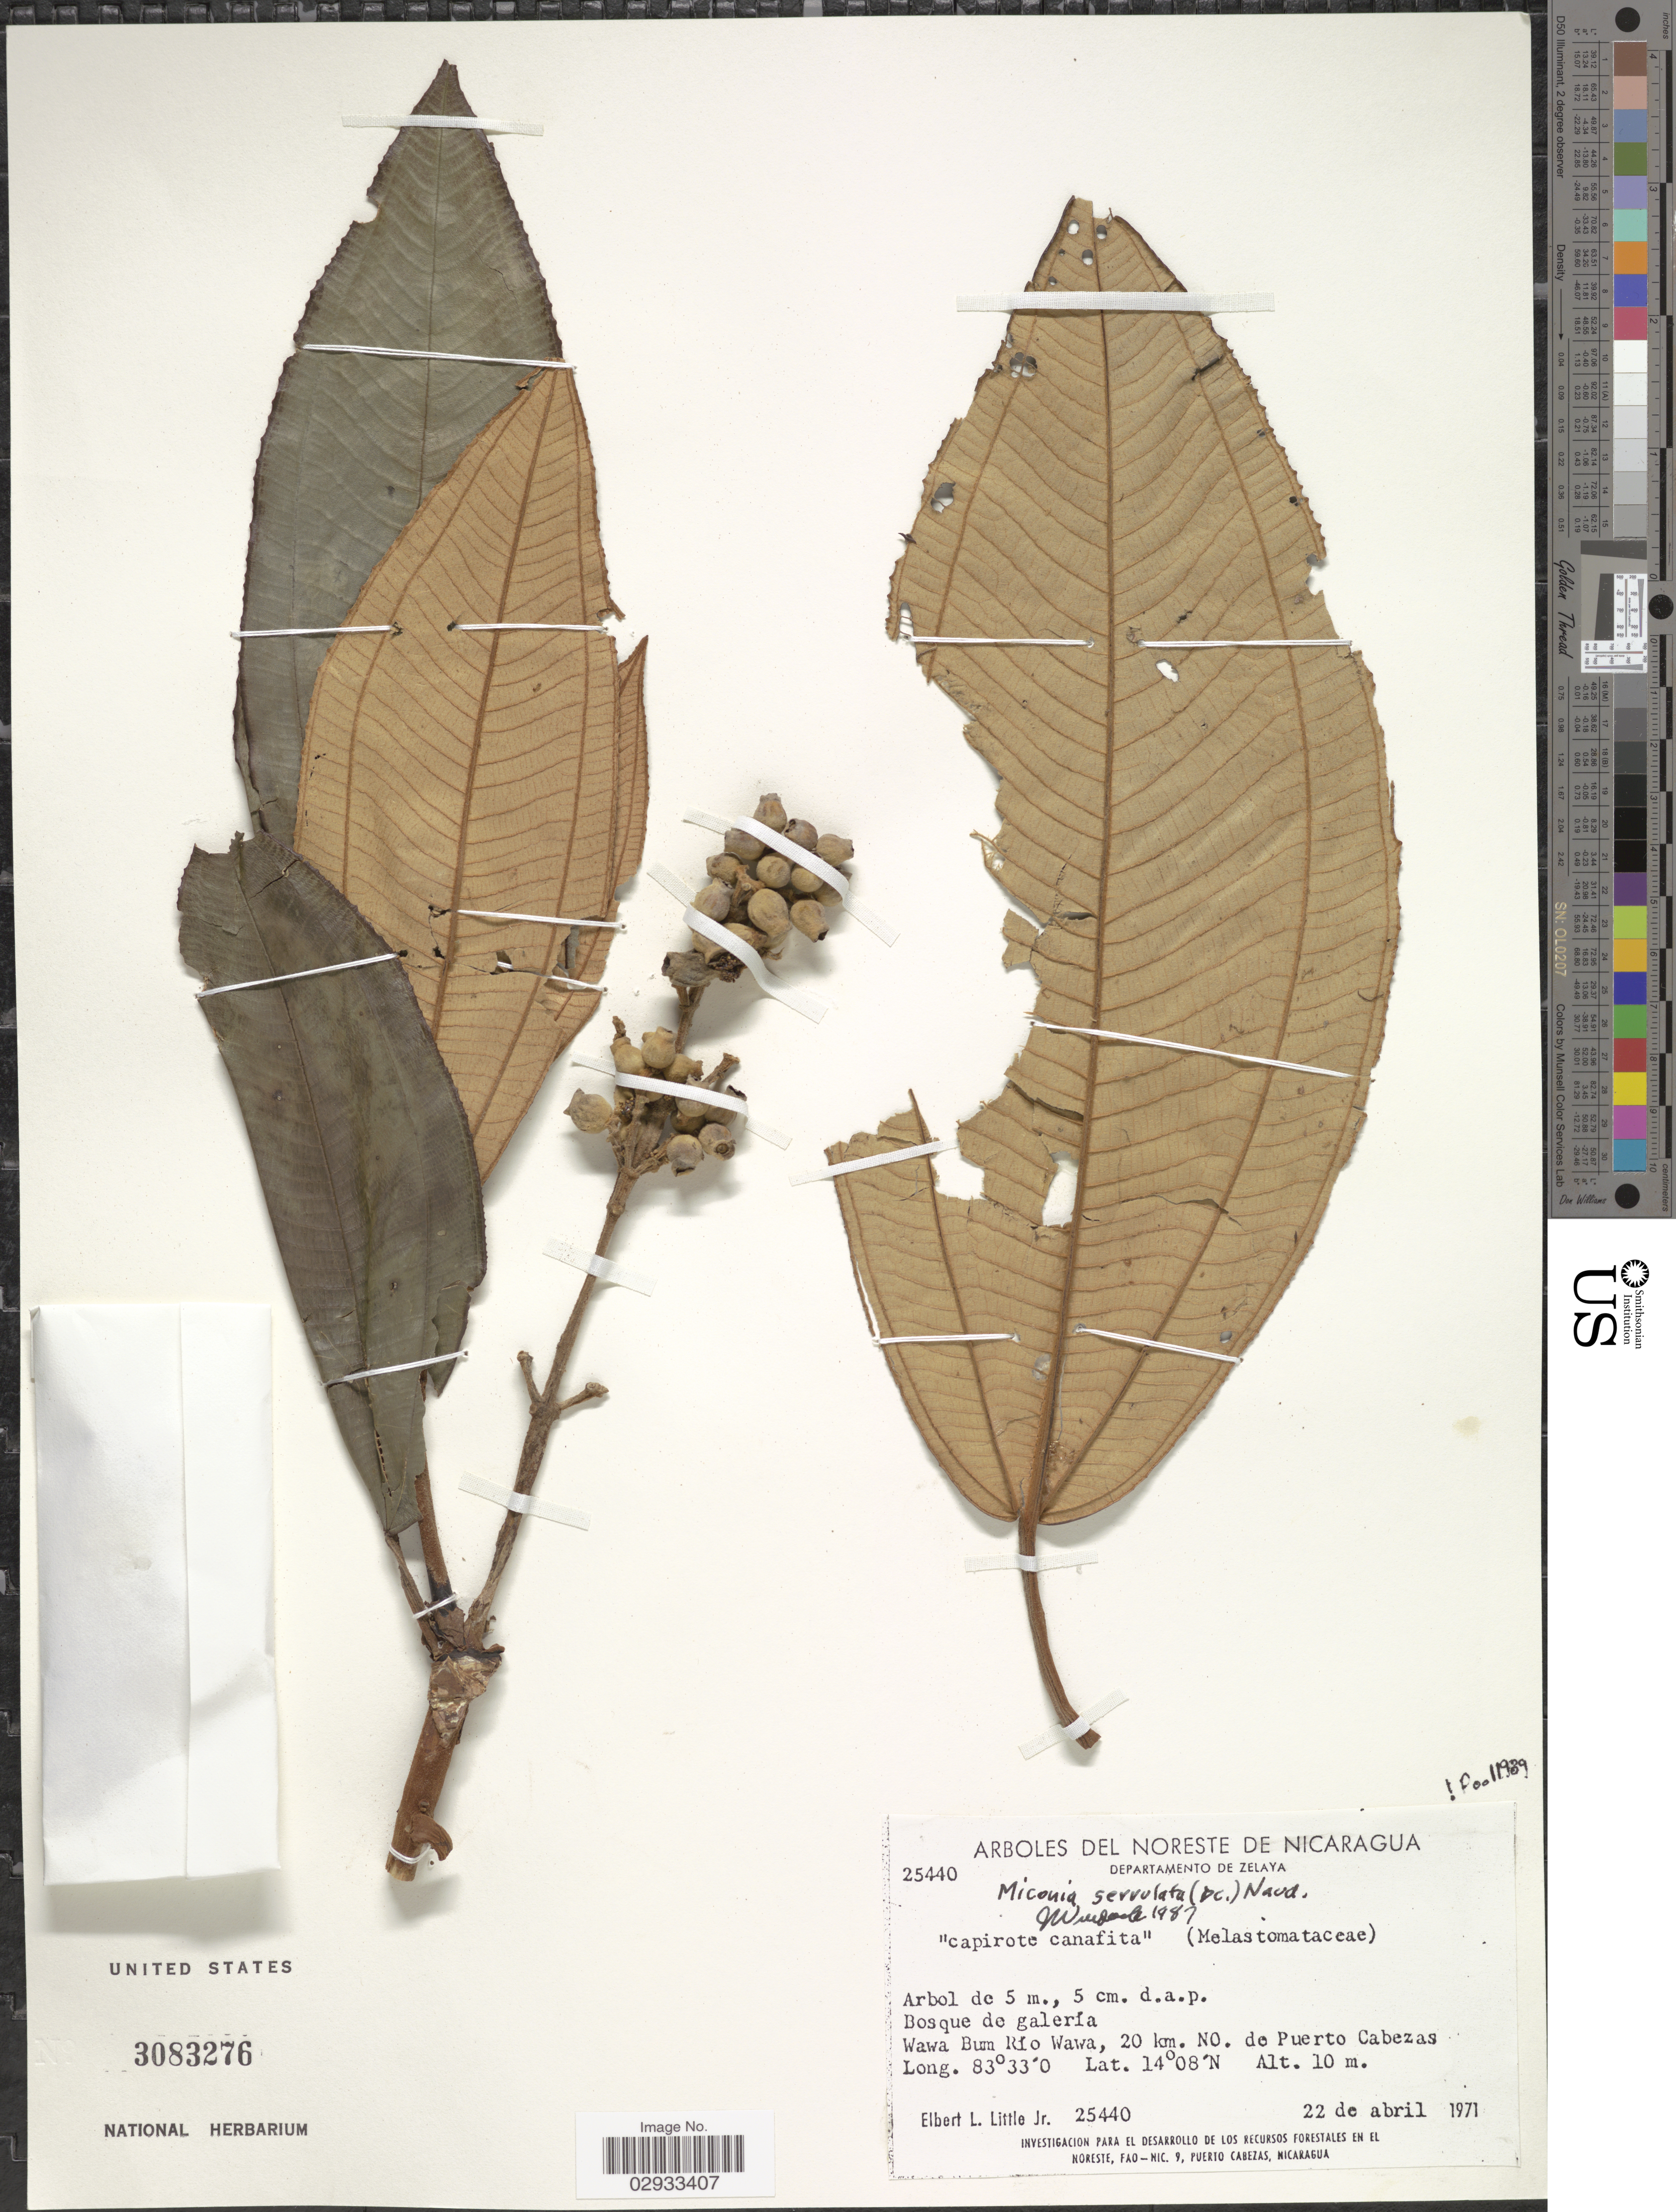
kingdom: Plantae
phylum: Tracheophyta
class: Magnoliopsida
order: Myrtales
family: Melastomataceae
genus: Miconia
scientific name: Miconia serrulata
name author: (DC.) Naudin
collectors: E. L. Little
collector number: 25440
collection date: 1971-04-22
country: Nicaragua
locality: Noreste de Nicaragua. Departamento de Zelaya. Wawa Bum Río Wawa, 20 km. NO. de Puerto Cabezas.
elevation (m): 10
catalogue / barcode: US 3083276